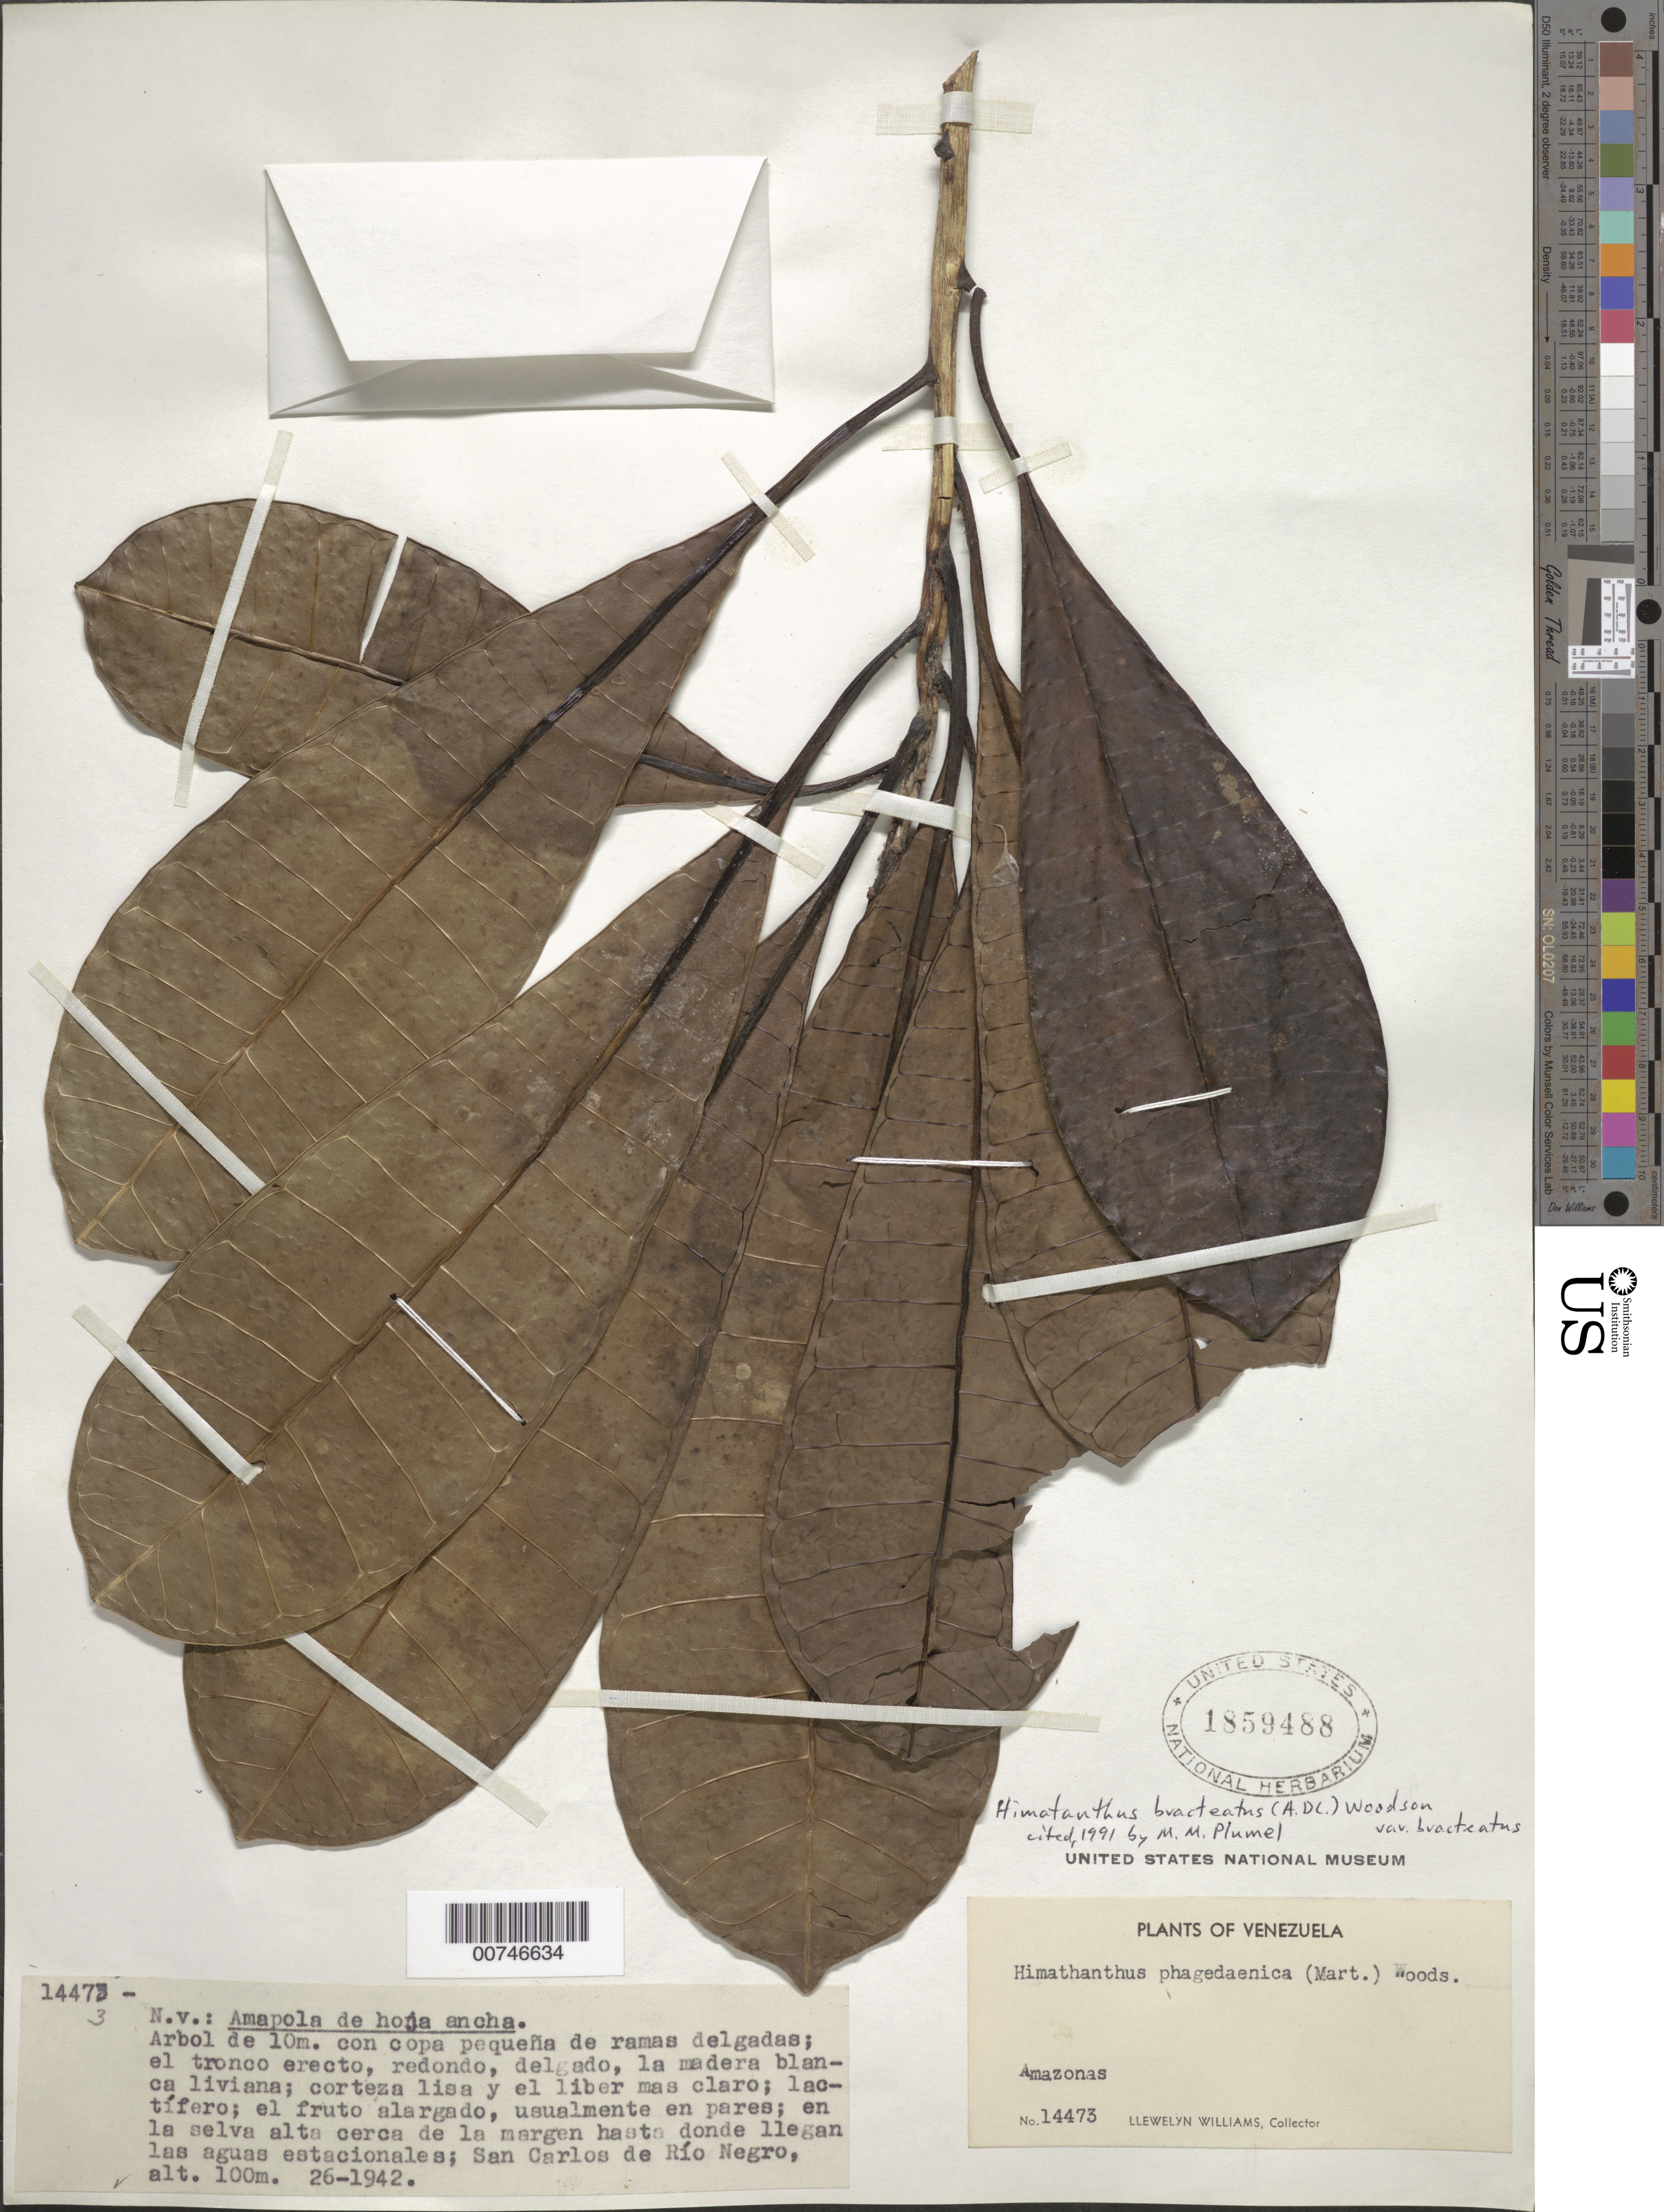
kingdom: Plantae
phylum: Tracheophyta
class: Magnoliopsida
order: Gentianales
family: Apocynaceae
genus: Himatanthus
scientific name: Himatanthus bracteatus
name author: (A. DC.) Woodson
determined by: Plumel, M. - M.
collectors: Ll. Williams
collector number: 14473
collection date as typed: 26-Feb-42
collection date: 1942-02-26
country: Venezuela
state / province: Amazonas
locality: San Carlos de Río Negro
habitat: Selva alta cerca de la margen hasta donde llegan las aguas estacionales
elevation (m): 100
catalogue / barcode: US 1859488